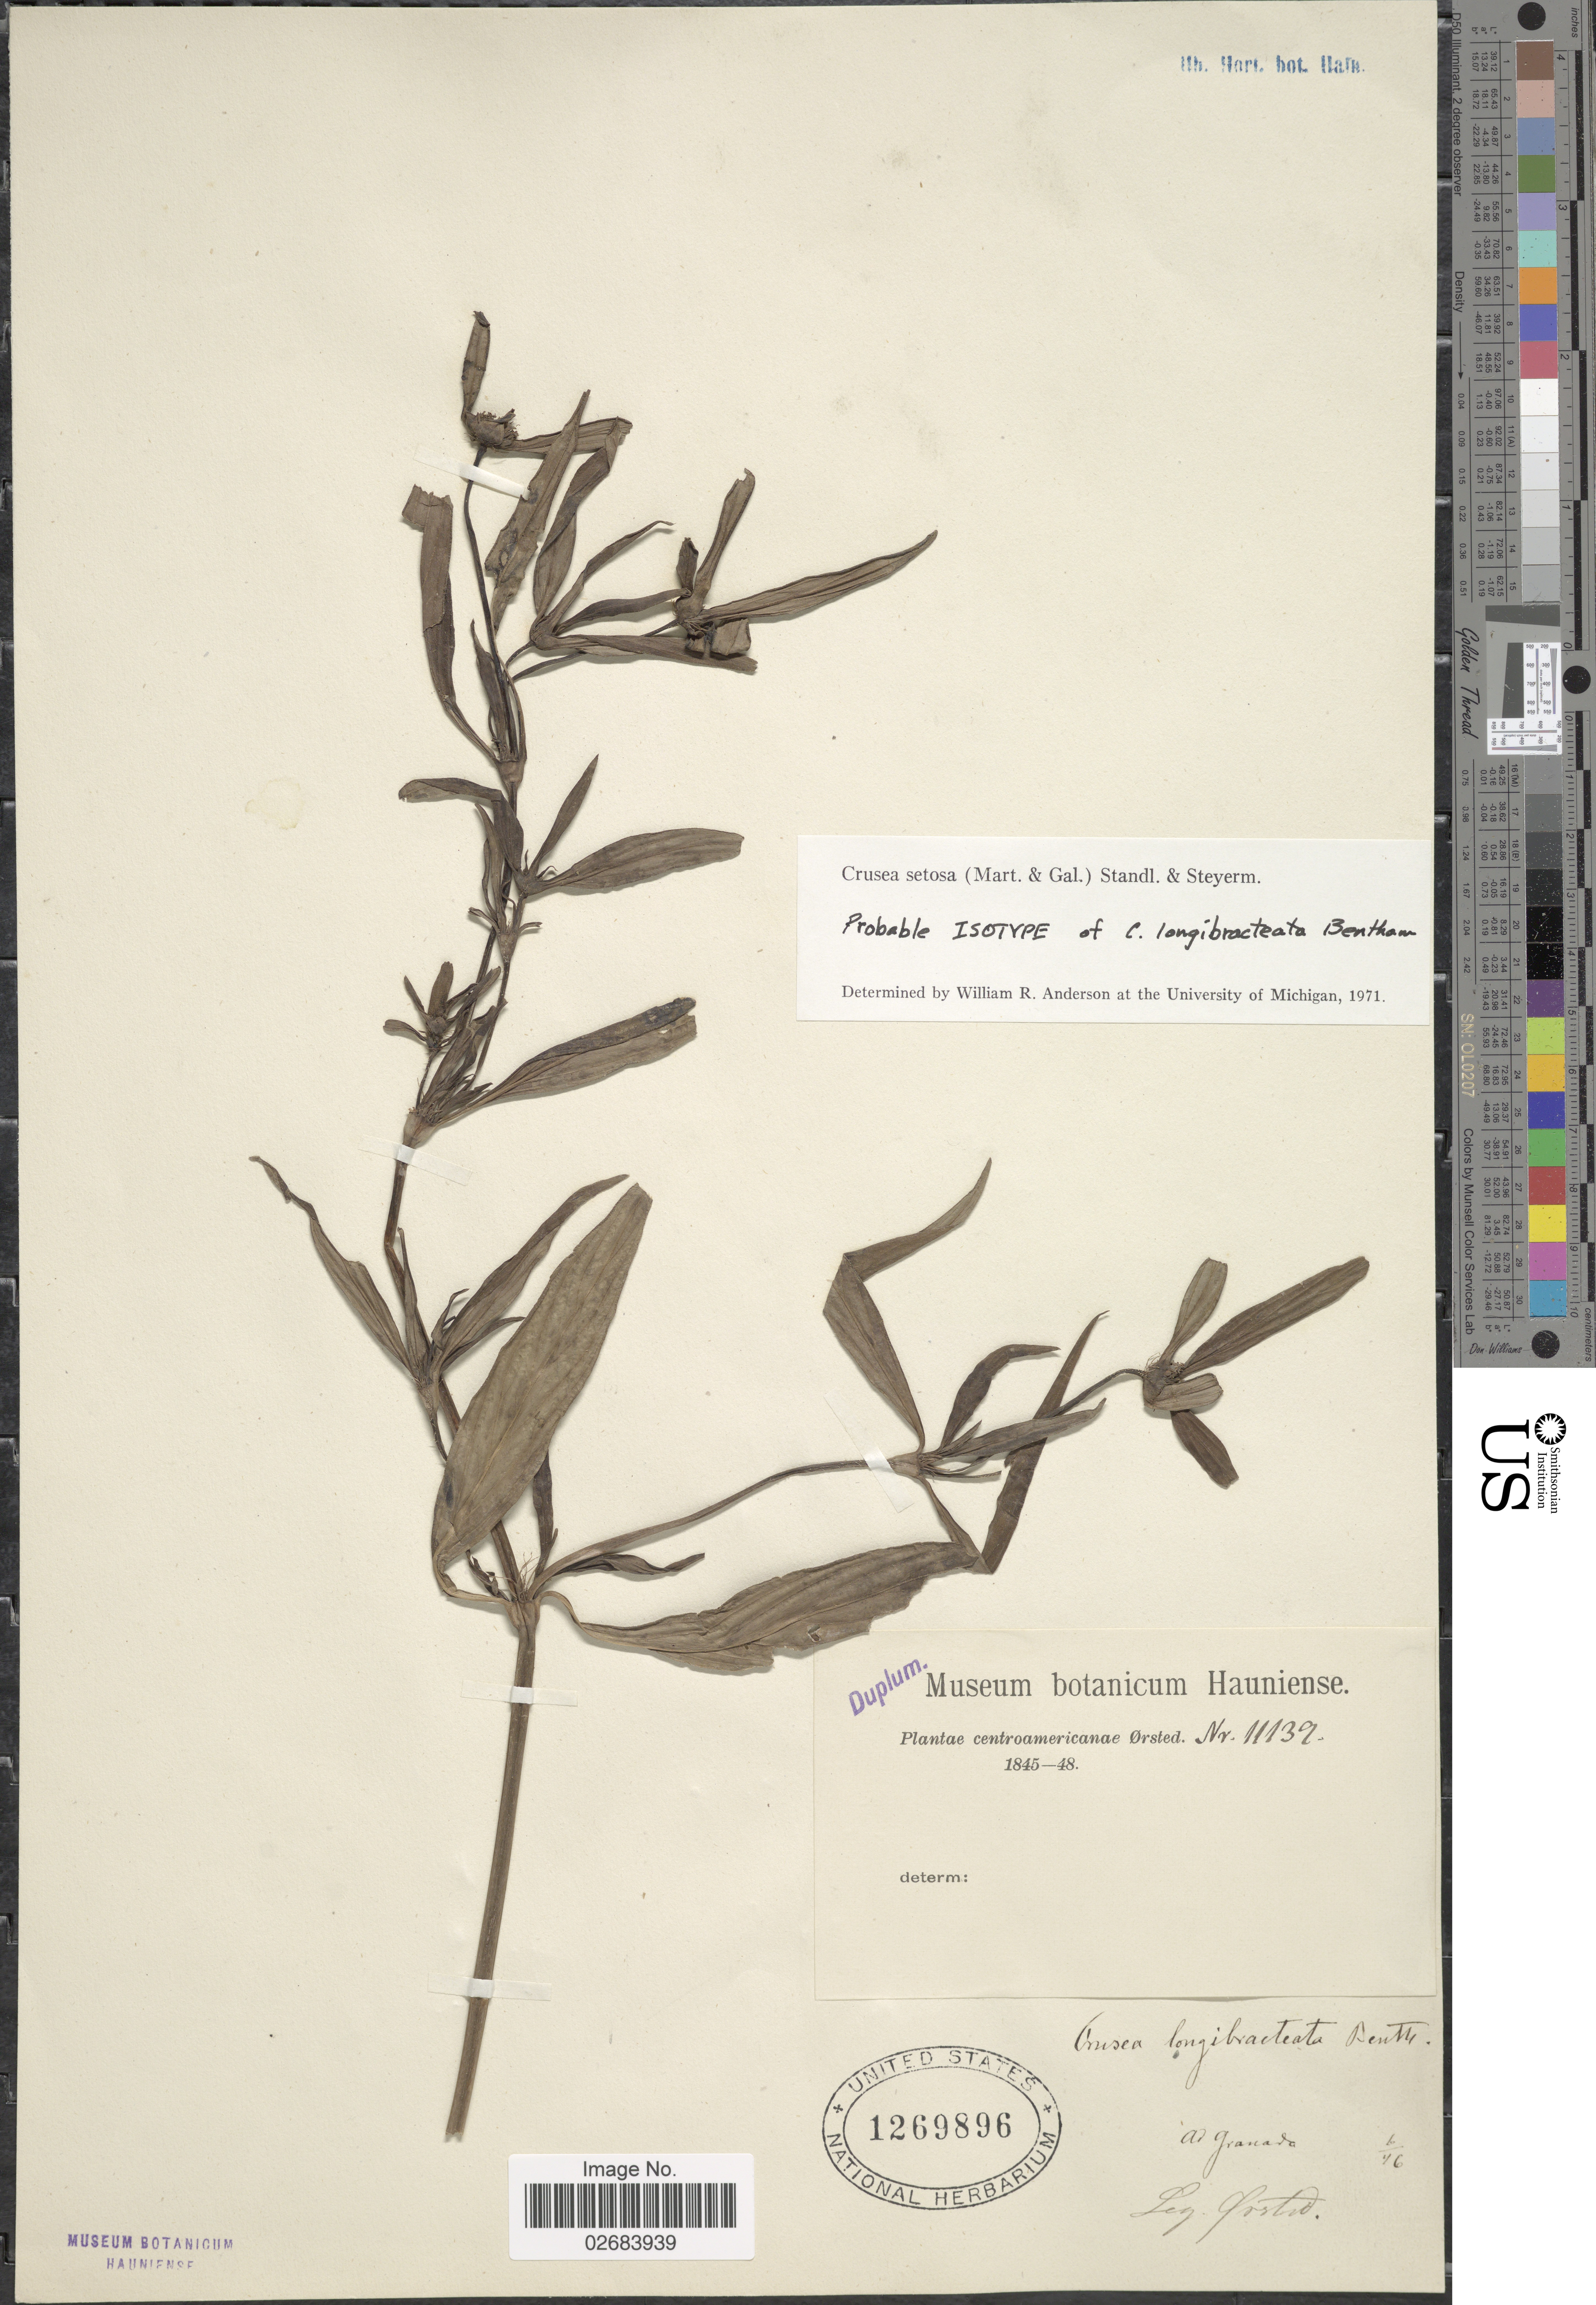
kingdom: Plantae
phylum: Tracheophyta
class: Magnoliopsida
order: Gentianales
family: Rubiaceae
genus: Crusea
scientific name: Crusea setosa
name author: (M. Martens & Galeotti) Standl. & Steyerm.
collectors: Ørsted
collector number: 11139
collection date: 1845/1848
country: Nicaragua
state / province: Granada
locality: Centroamericanae, ad Granada.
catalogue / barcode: US 1269896